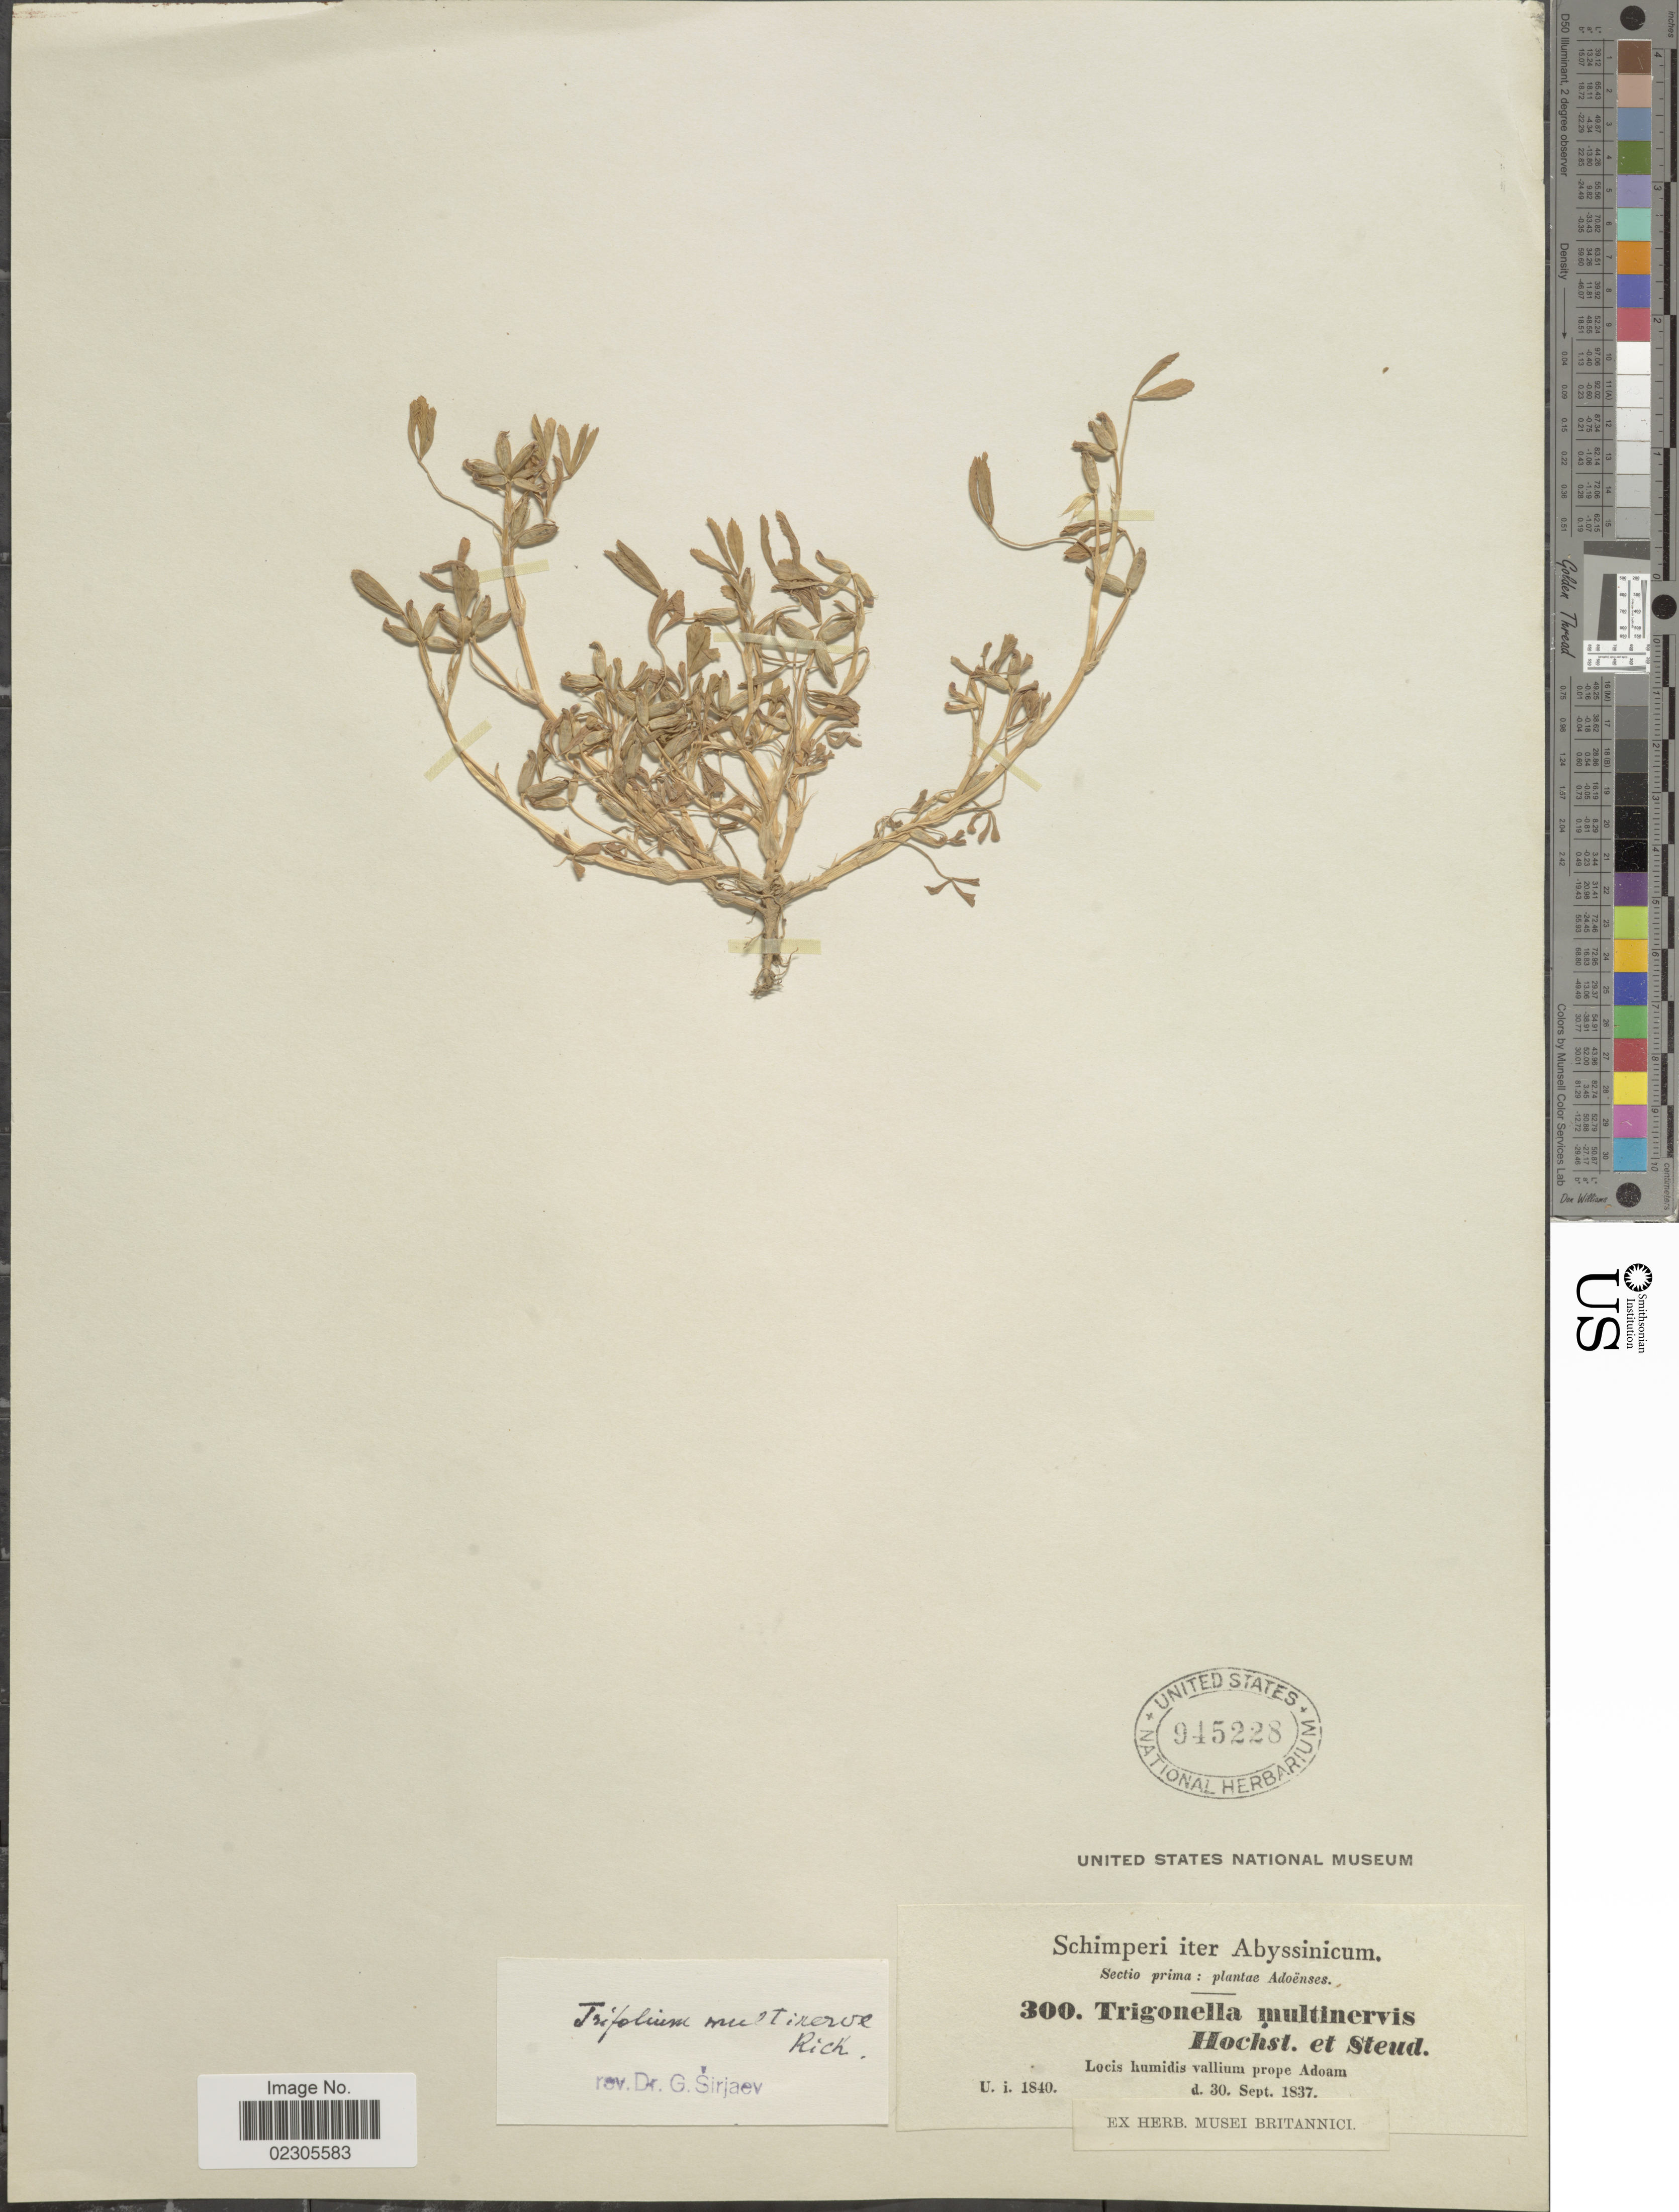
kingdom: Plantae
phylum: Tracheophyta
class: Magnoliopsida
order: Fabales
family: Fabaceae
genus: Trifolium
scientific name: Trifolium multinerve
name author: A. Rich.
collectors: -. Schimper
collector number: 300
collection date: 1837-09-30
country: Eritrea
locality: Asbyssinicum, Locis humidis vallium prope Adoam, Sectio prima: Plantae Adoenses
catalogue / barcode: US 945228